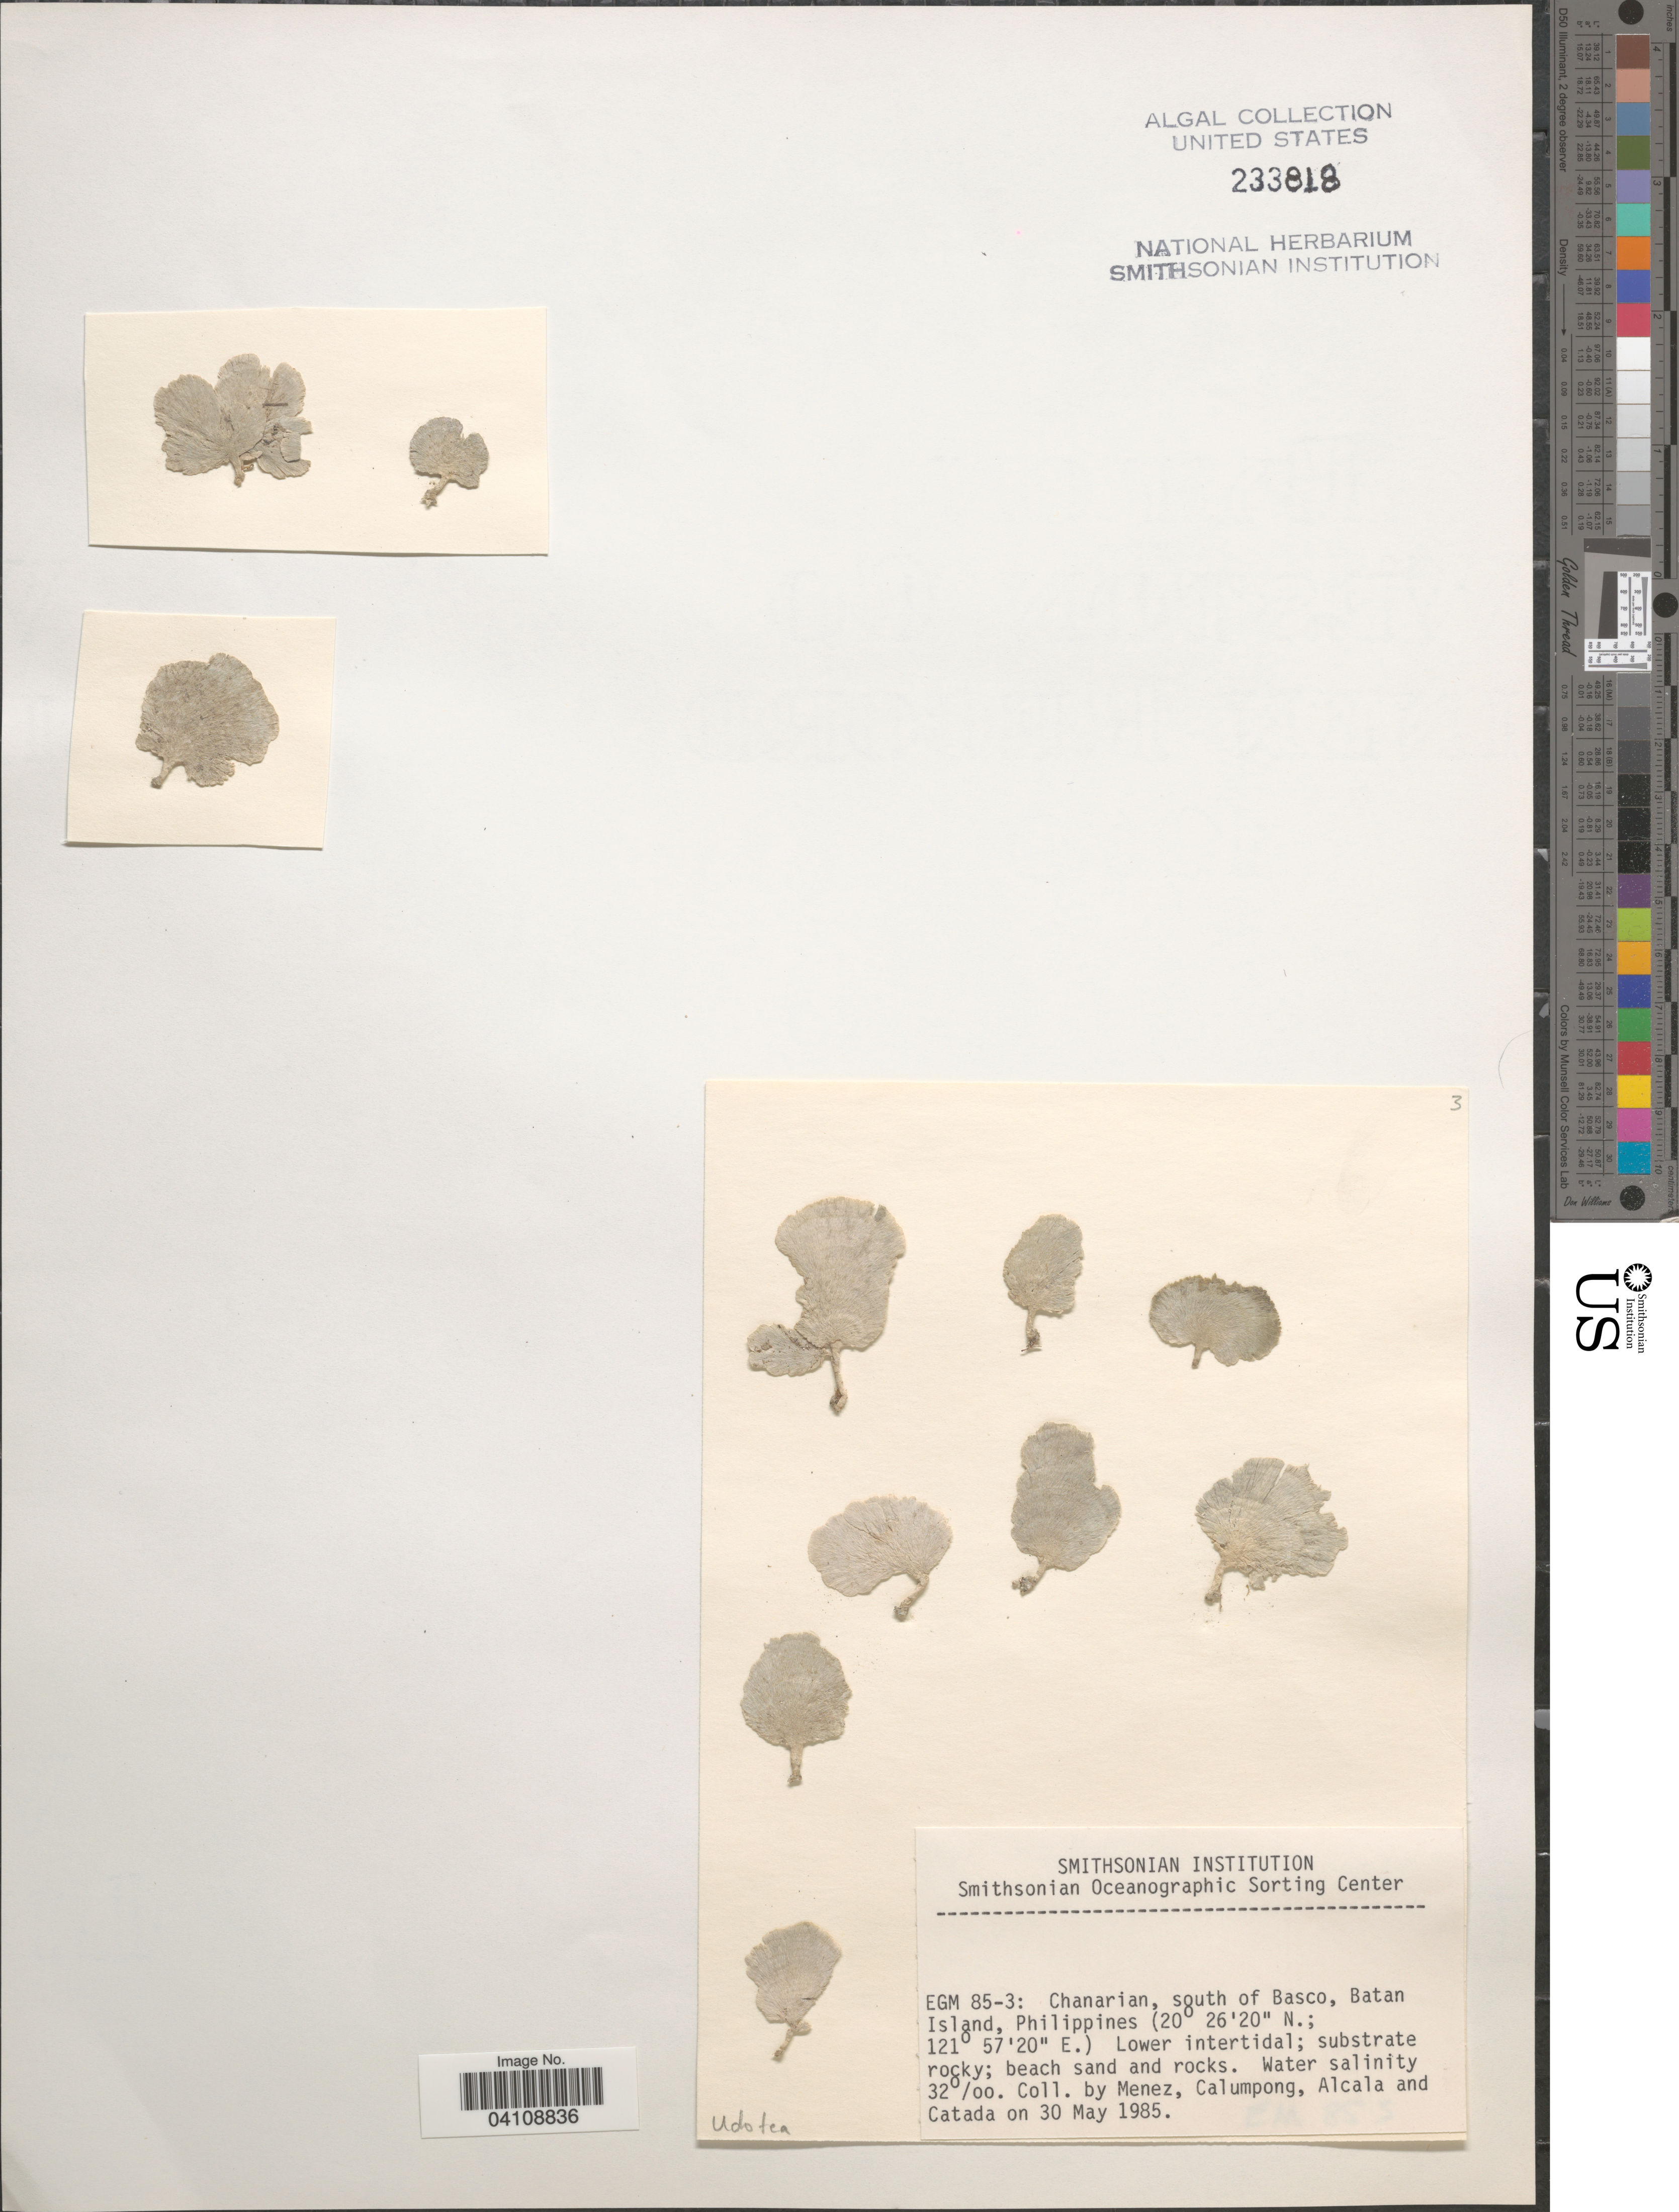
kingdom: Plantae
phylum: Chlorophyta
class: Ulvophyceae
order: Bryopsidales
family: Udoteaceae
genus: Udotea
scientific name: Udotea sp.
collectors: Menez, Calumpong, Alcala & Catada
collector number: EGM85-3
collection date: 1985-05-30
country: Philippines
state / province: Cagayan Valley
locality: Chanarian, south of Basco, Batan Island.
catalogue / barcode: US 233818